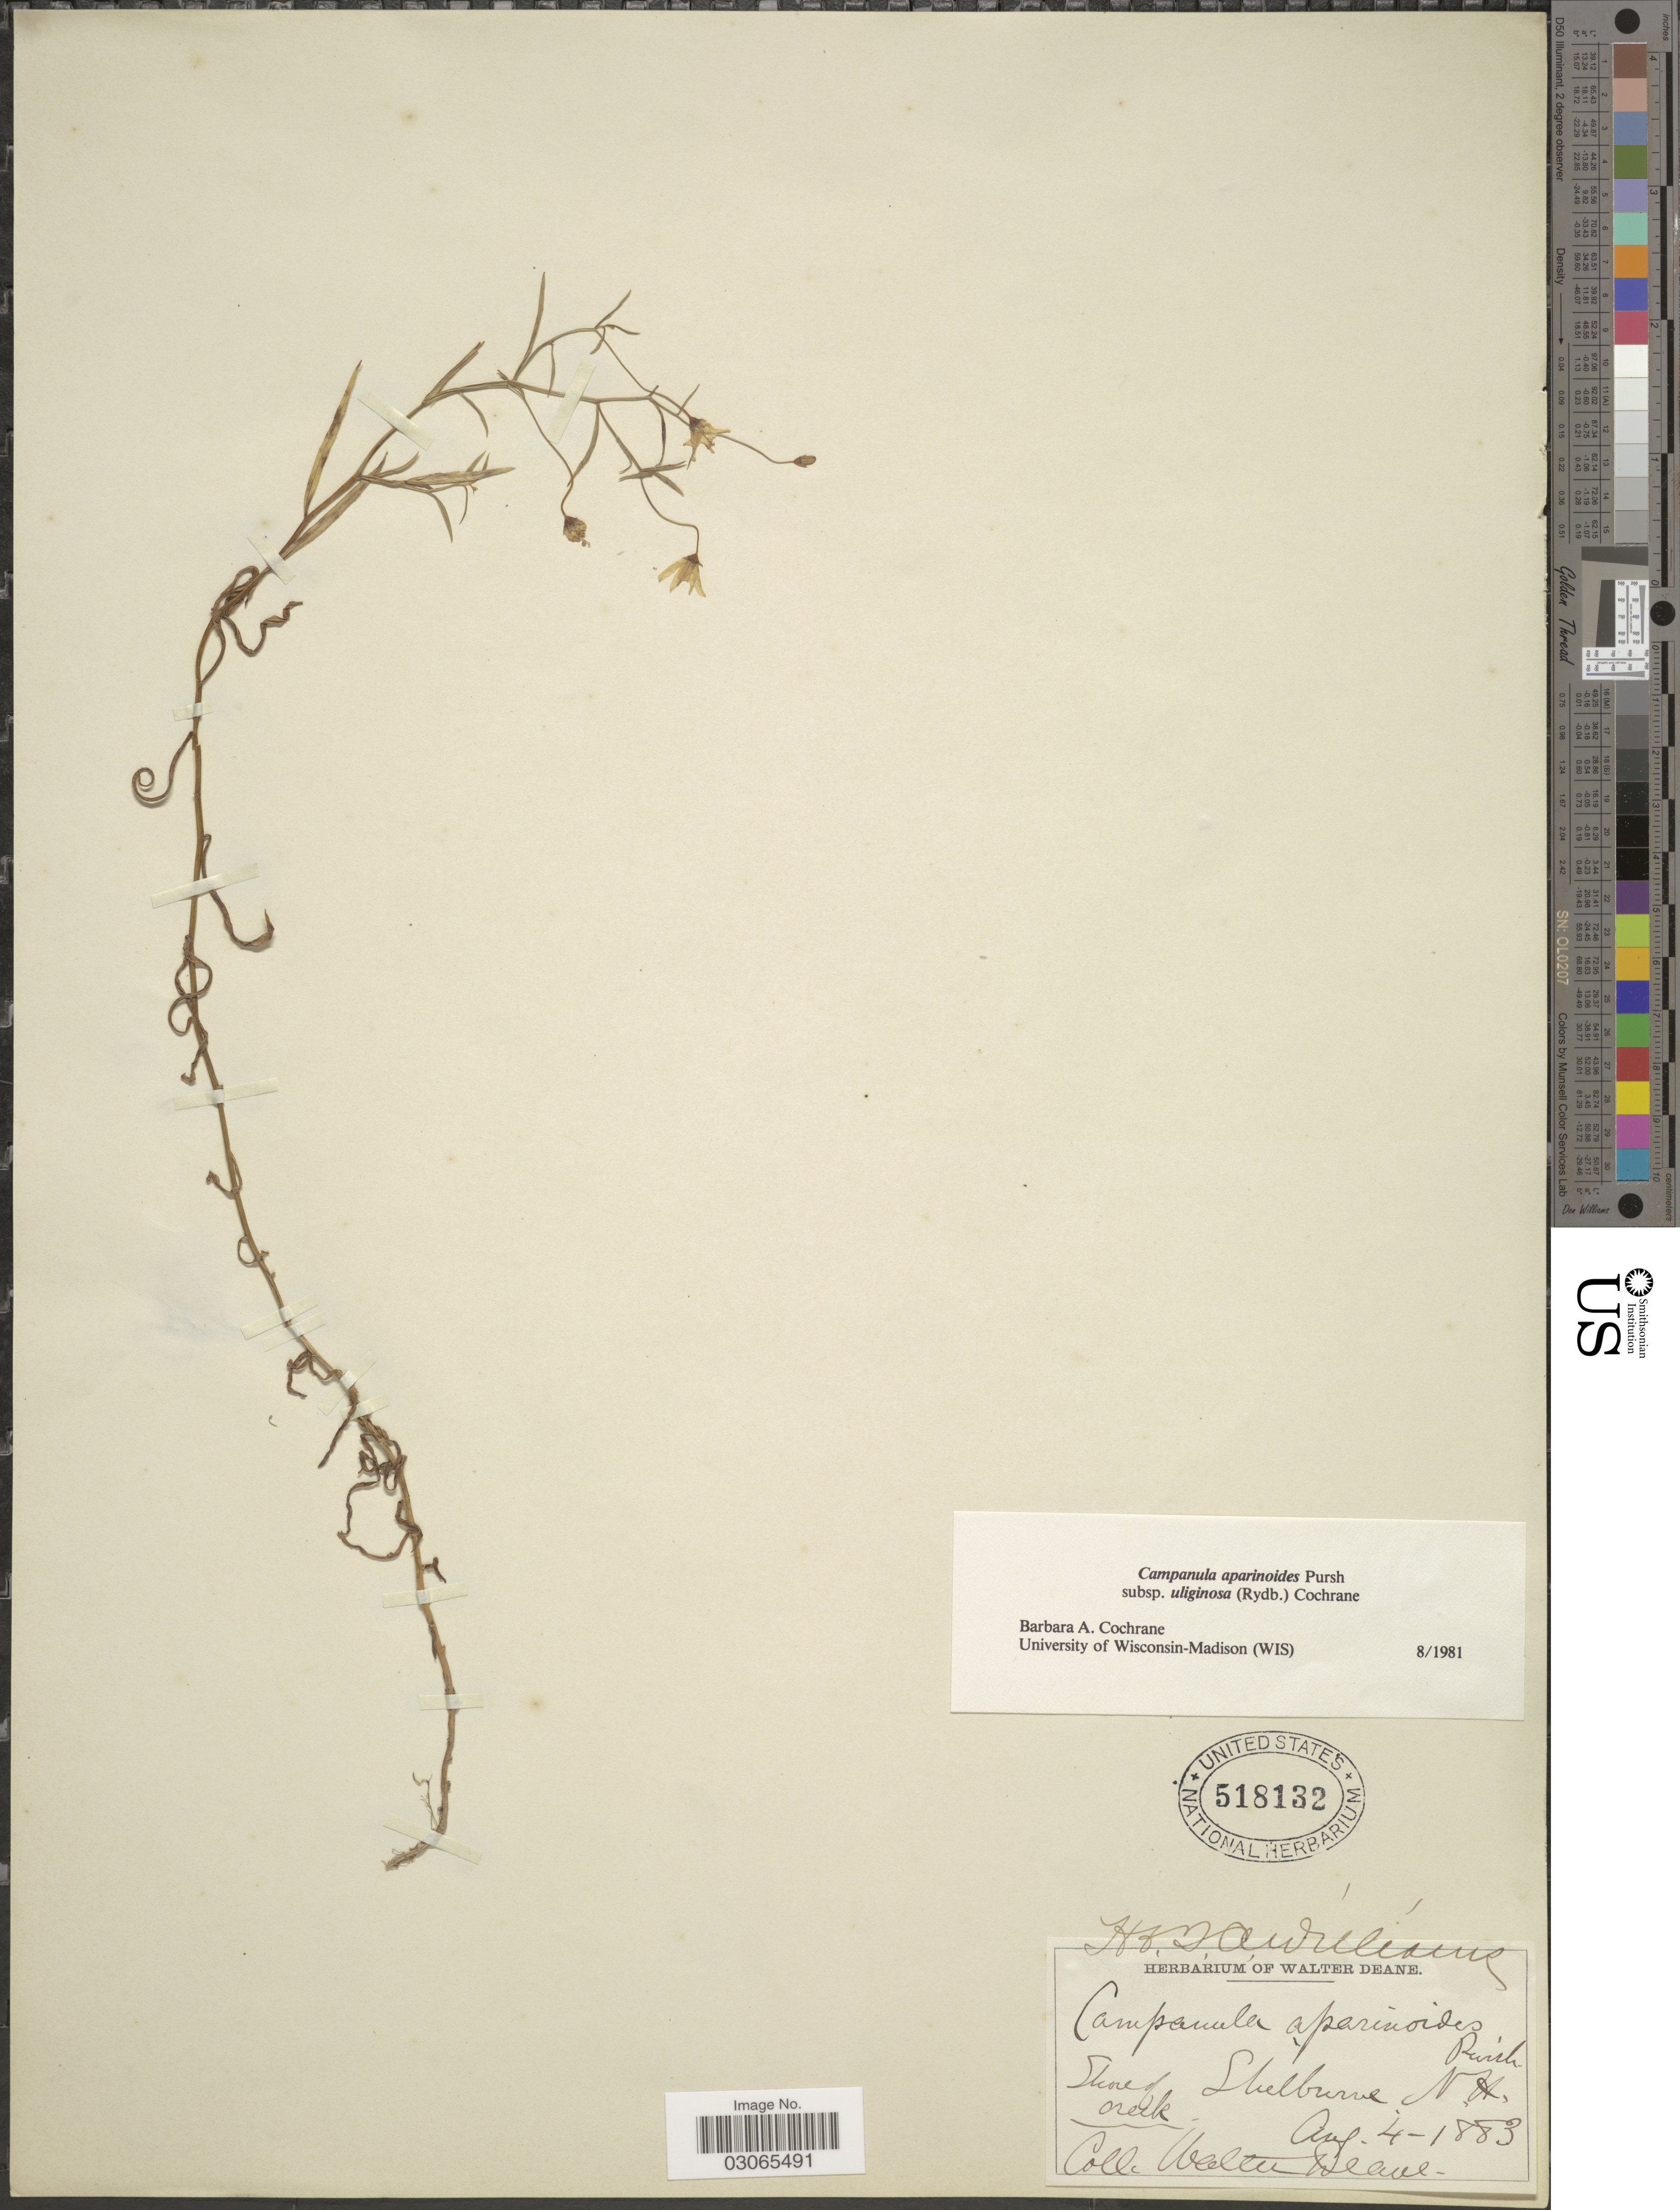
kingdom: Plantae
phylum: Tracheophyta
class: Magnoliopsida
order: Asterales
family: Campanulaceae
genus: Campanula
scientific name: Campanula aparinoides var. uliginosa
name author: (Rydb.) Gleason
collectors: W. Deane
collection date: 1883-08-04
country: United States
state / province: New Hampshire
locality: Shore of Shelburne.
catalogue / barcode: US 518132